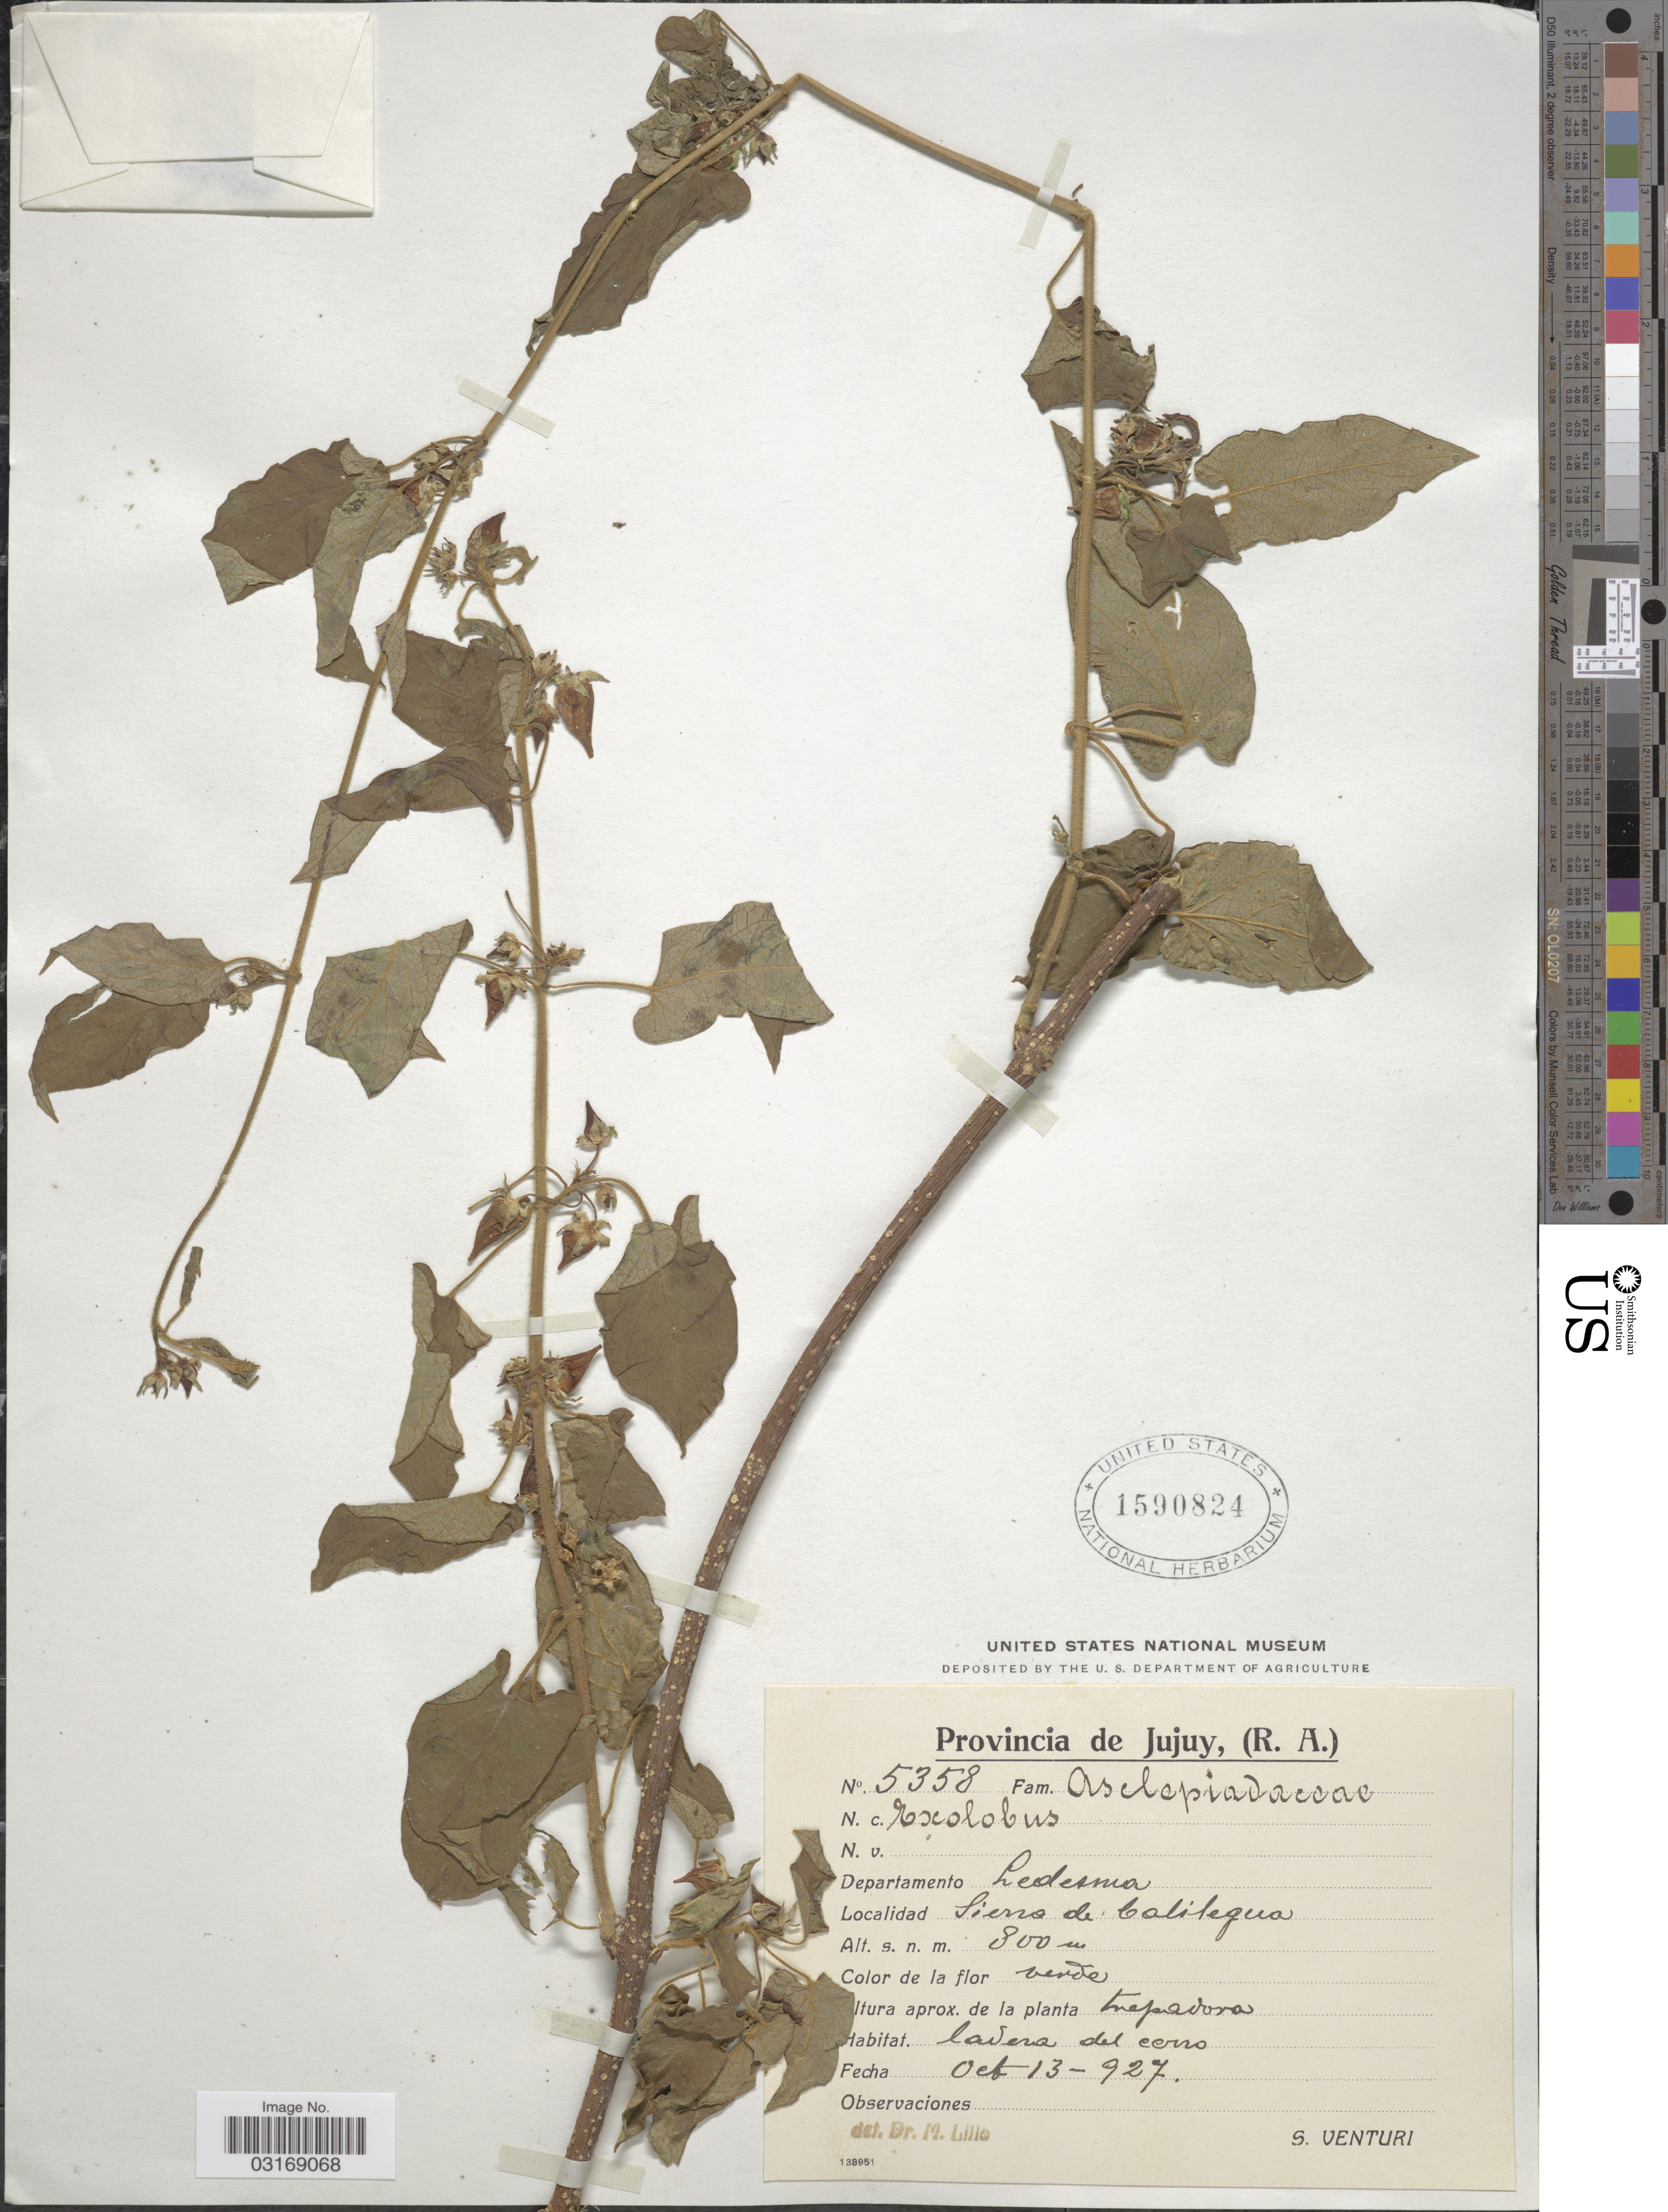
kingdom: Plantae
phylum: Tracheophyta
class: Magnoliopsida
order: Gentianales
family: Apocynaceae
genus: Gonolobus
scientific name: Gonolobus sp.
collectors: S. Venturi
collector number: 5358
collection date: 1927-10-13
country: Argentina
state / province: Jujuy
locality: Departamento Ledesma. Sierra de Calilegua.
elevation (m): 800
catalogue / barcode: US 1590824